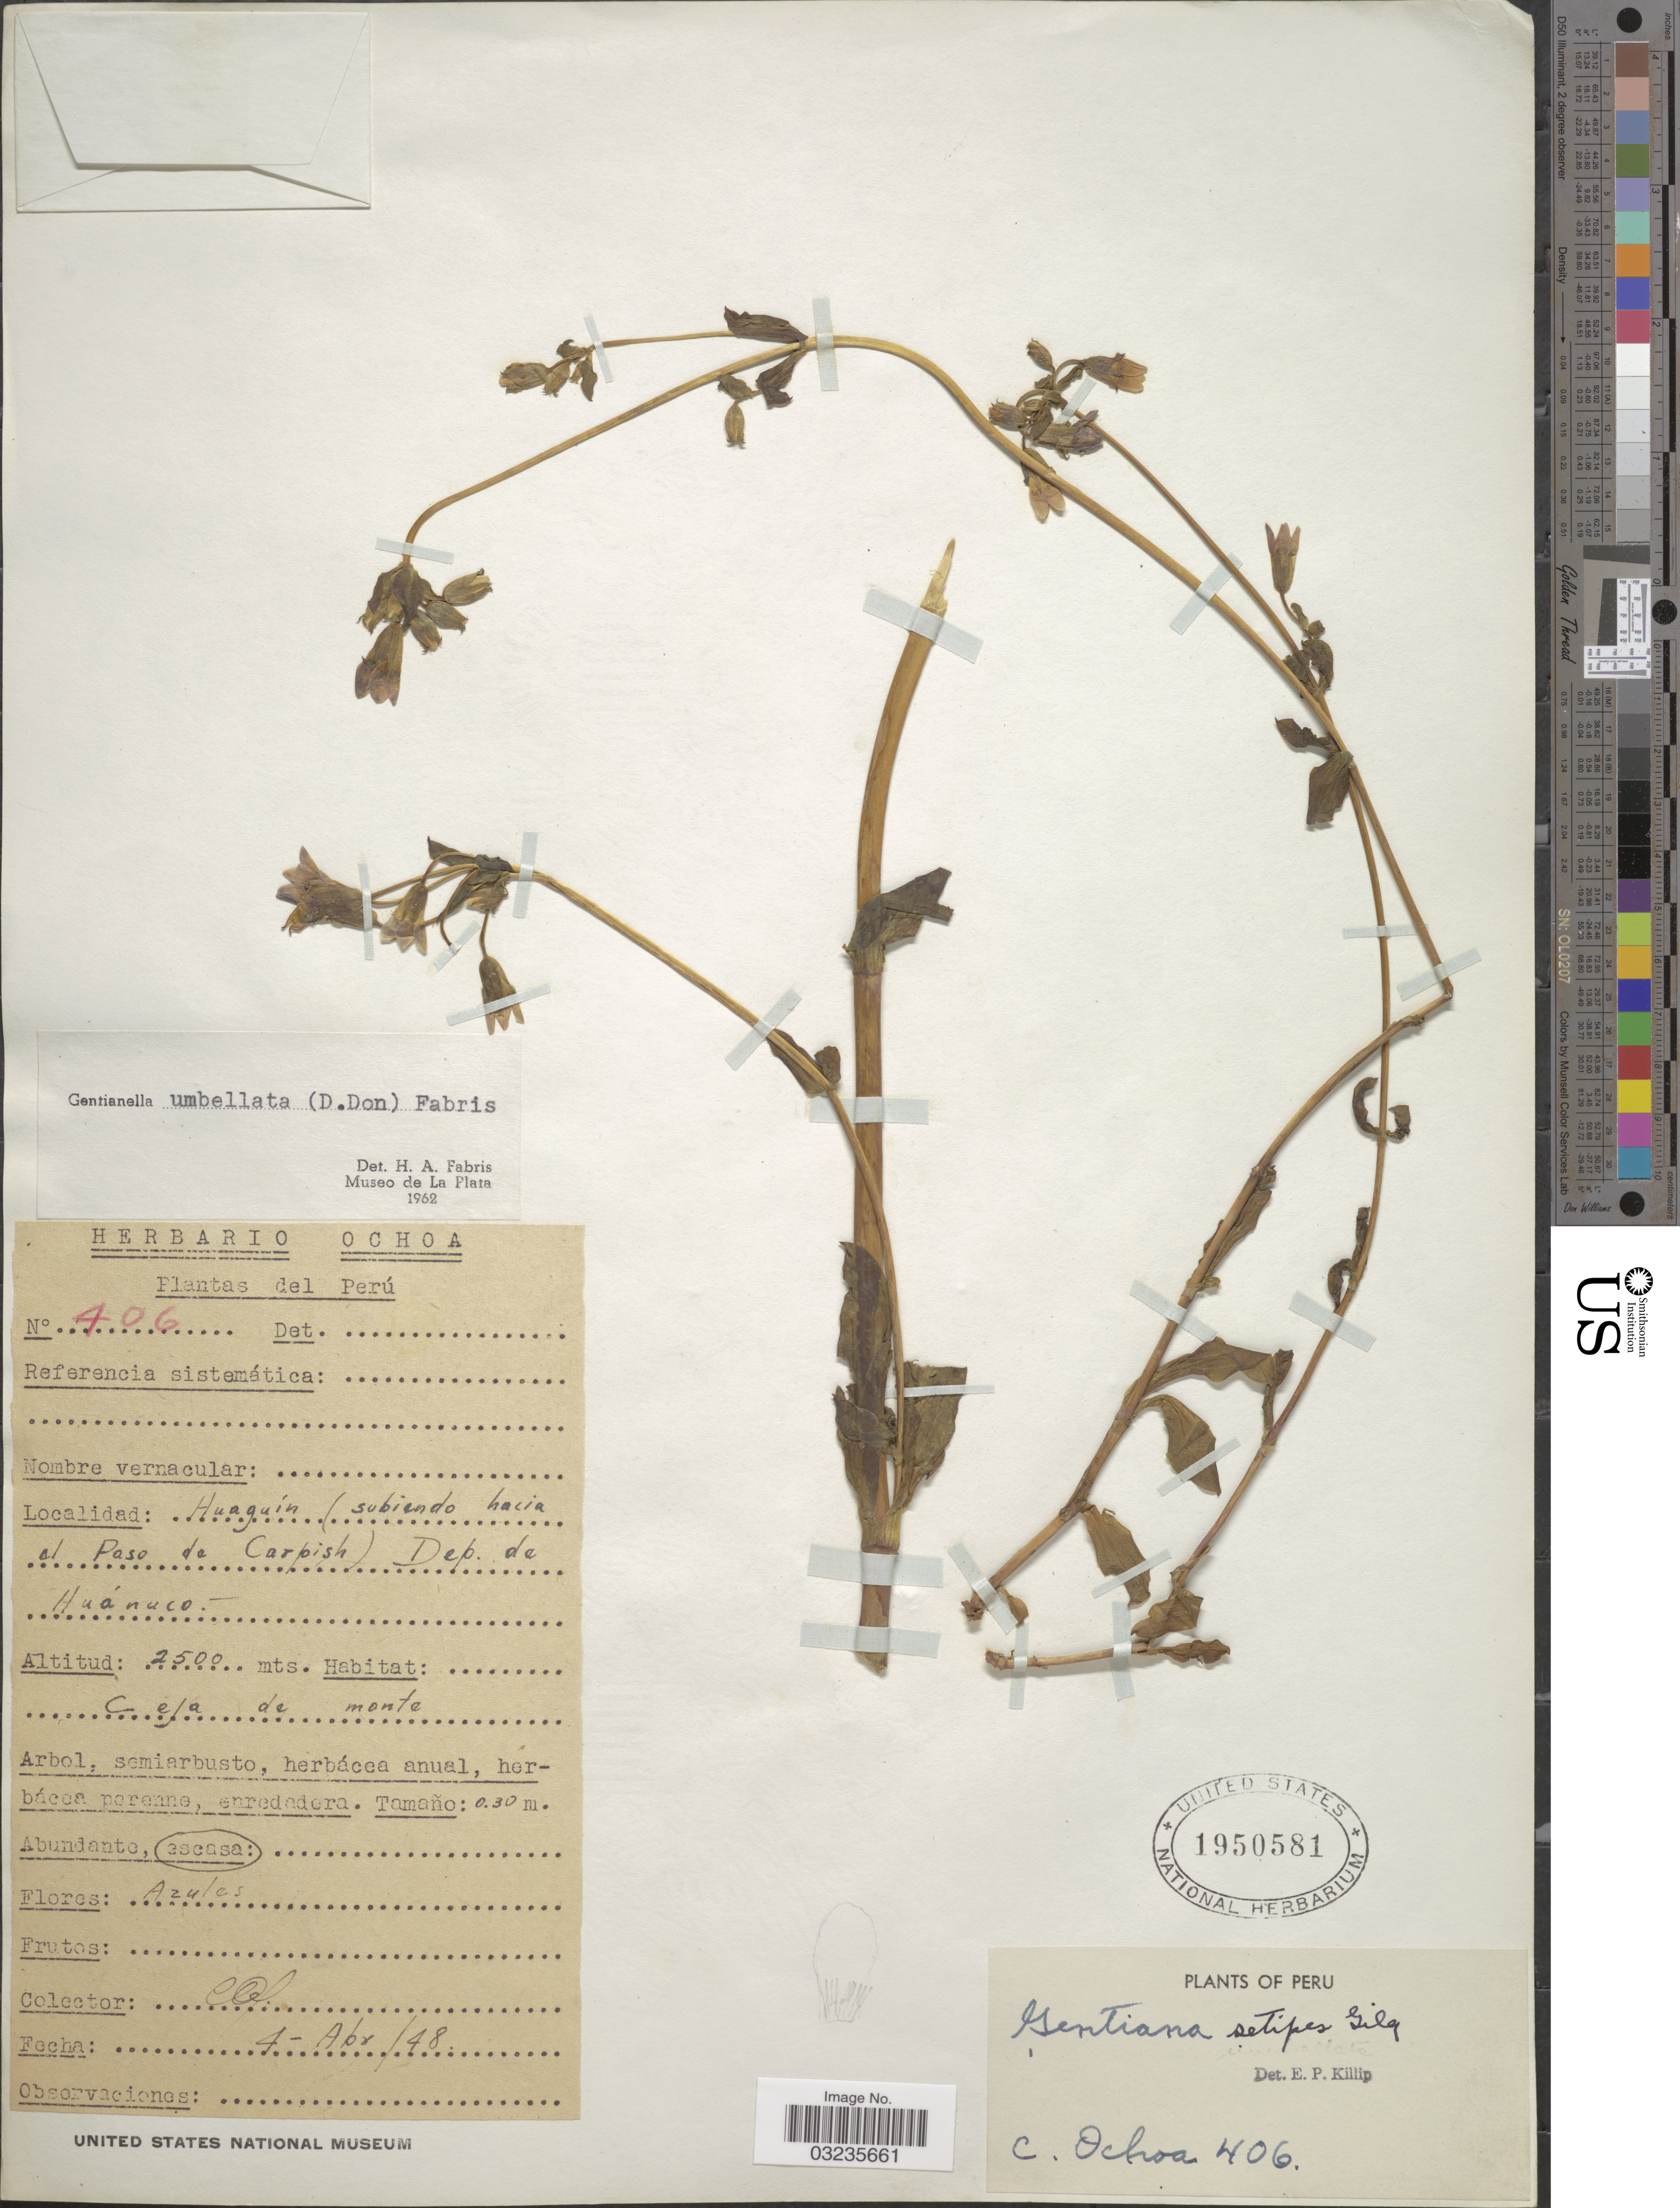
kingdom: Plantae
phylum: Tracheophyta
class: Magnoliopsida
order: Gentianales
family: Gentianaceae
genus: Gentianella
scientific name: Gentianella sp.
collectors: C. Ochoa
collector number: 406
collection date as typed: Transcribed d/m/y: 4/4/48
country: Peru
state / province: Huánuco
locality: Huaguín (subiendo hacia al Paso de Carpish) Dep. de Huánuco.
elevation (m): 2500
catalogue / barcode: US 1950581